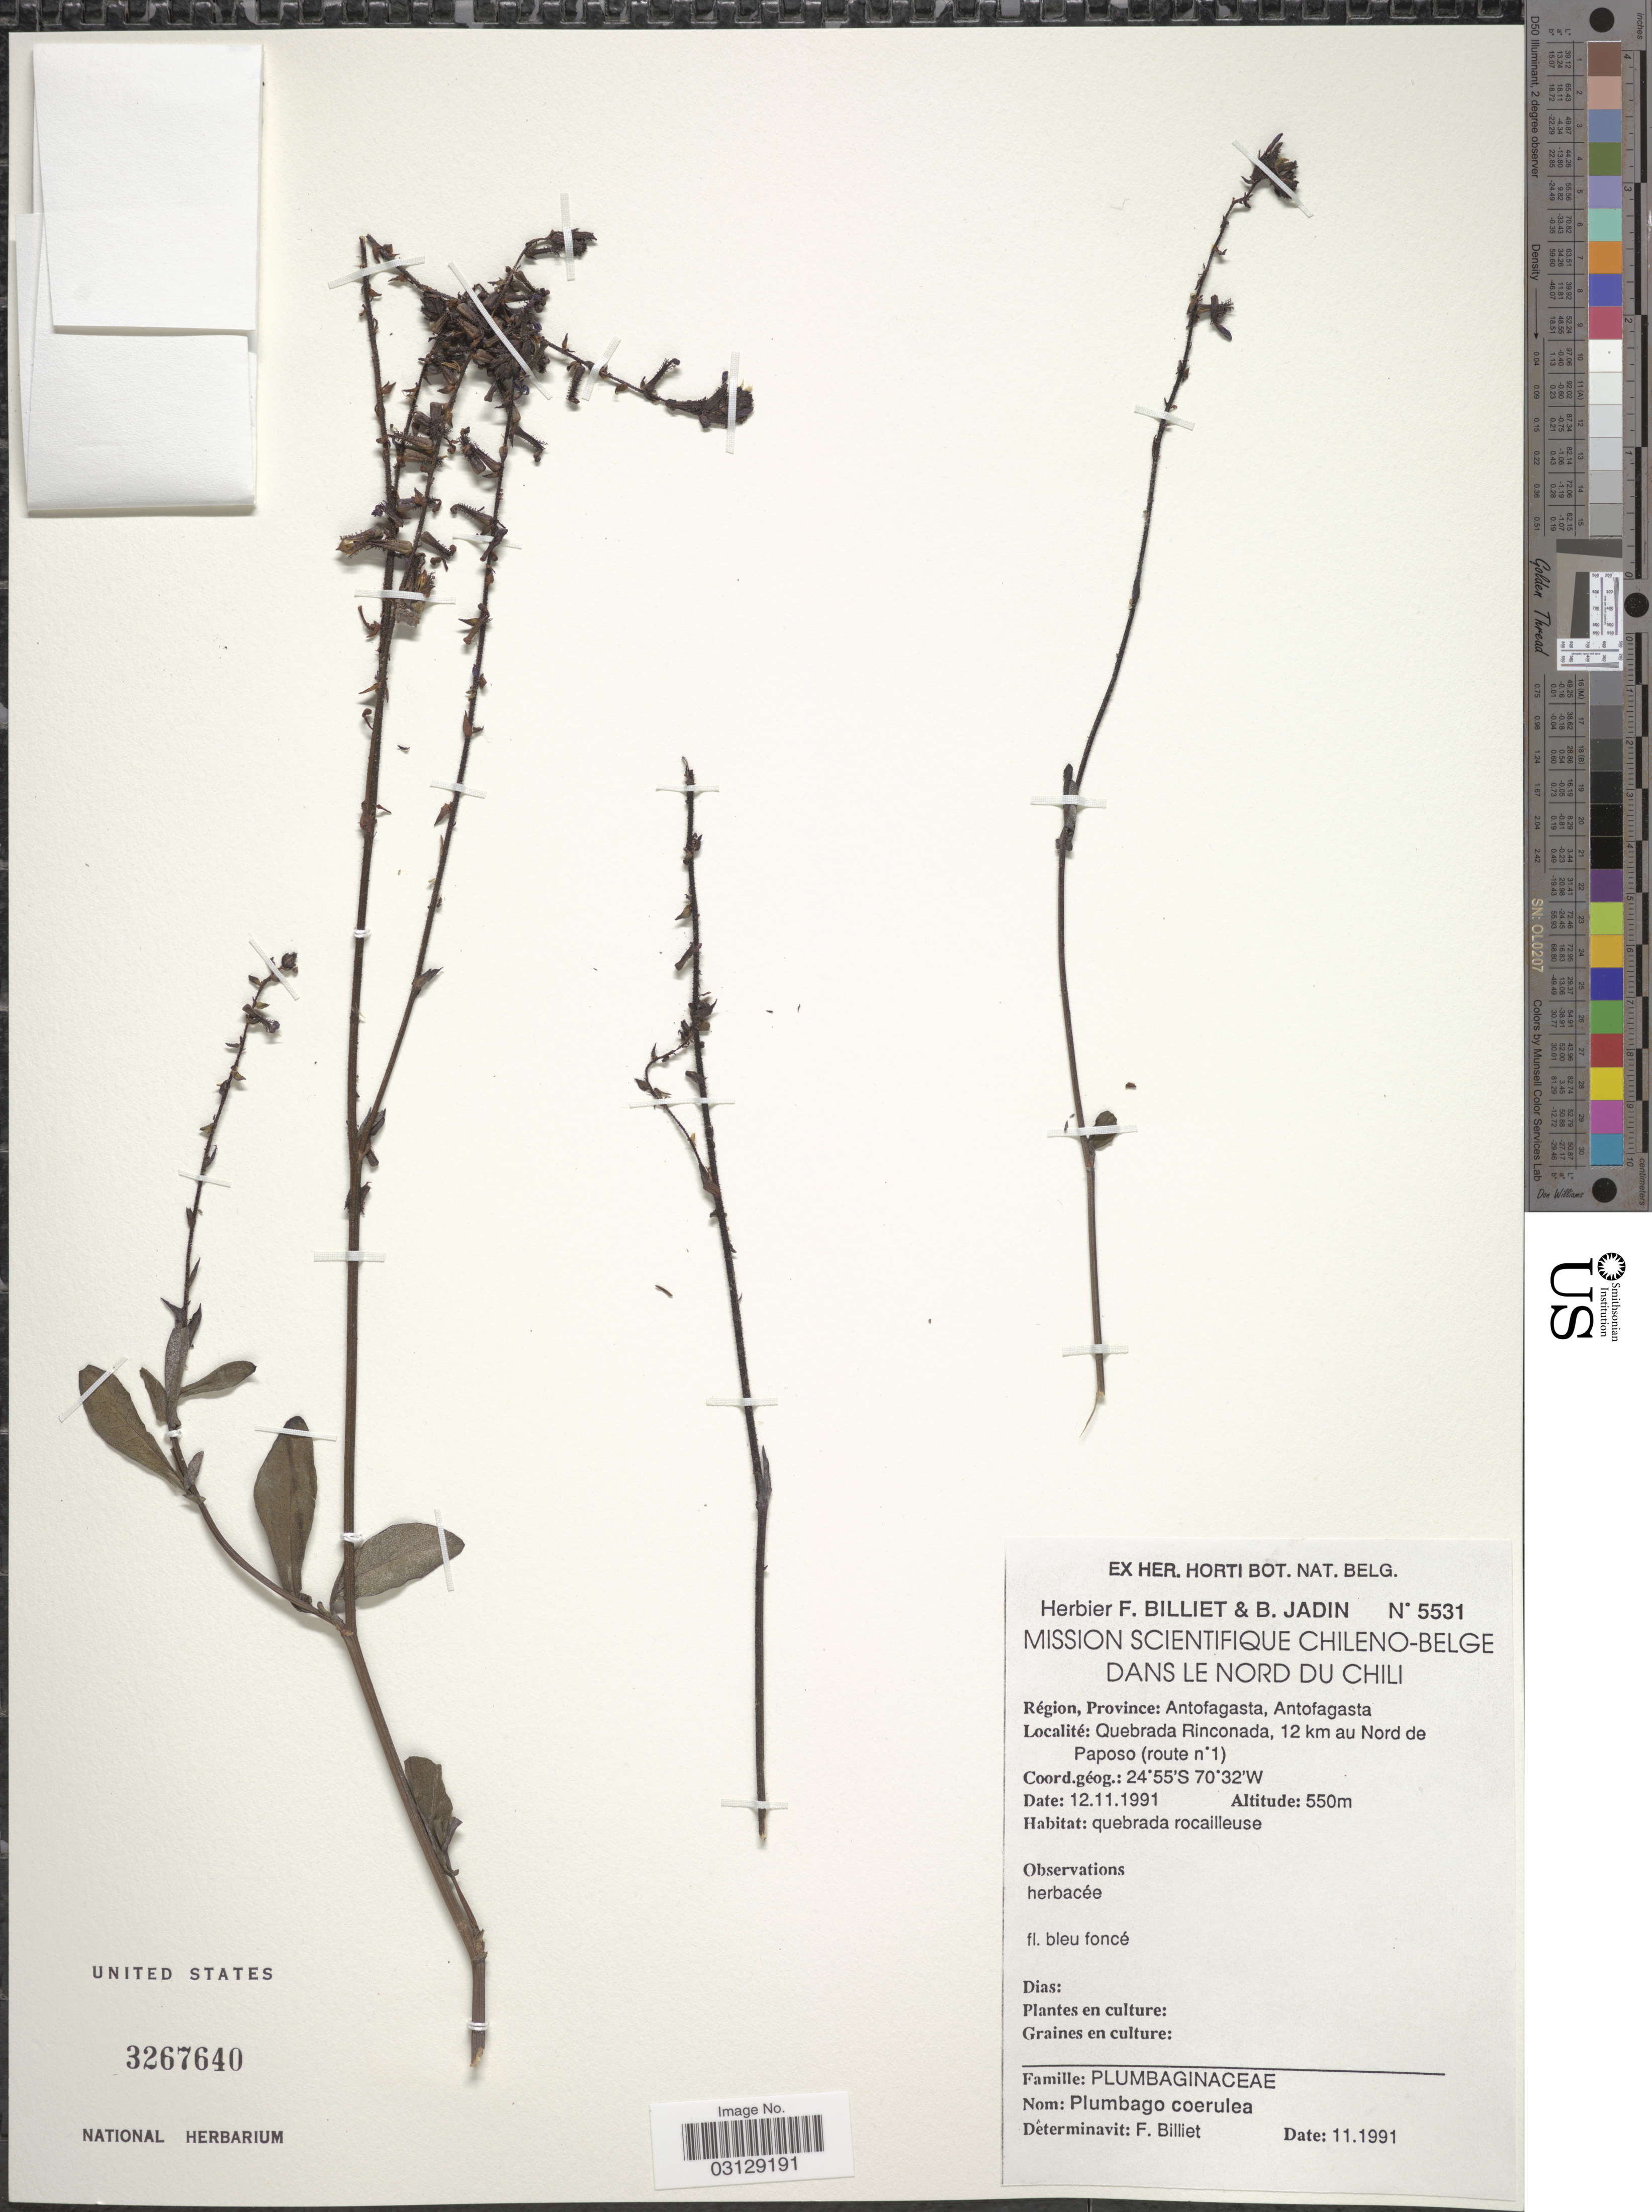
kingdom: Plantae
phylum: Tracheophyta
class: Magnoliopsida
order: Caryophyllales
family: Plumbaginaceae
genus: Plumbago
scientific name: Plumbago coerulea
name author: Auct.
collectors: ex herb. F. Billiet & B. Jadin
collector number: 5531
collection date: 1991-11-12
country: Chile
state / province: Antofagasta (II)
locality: Province: Antofagasta, Antofagasta. Quebrada Rinconada, 12 km au Nord de Paposo (route N° 1).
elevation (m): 550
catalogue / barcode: US 3267640